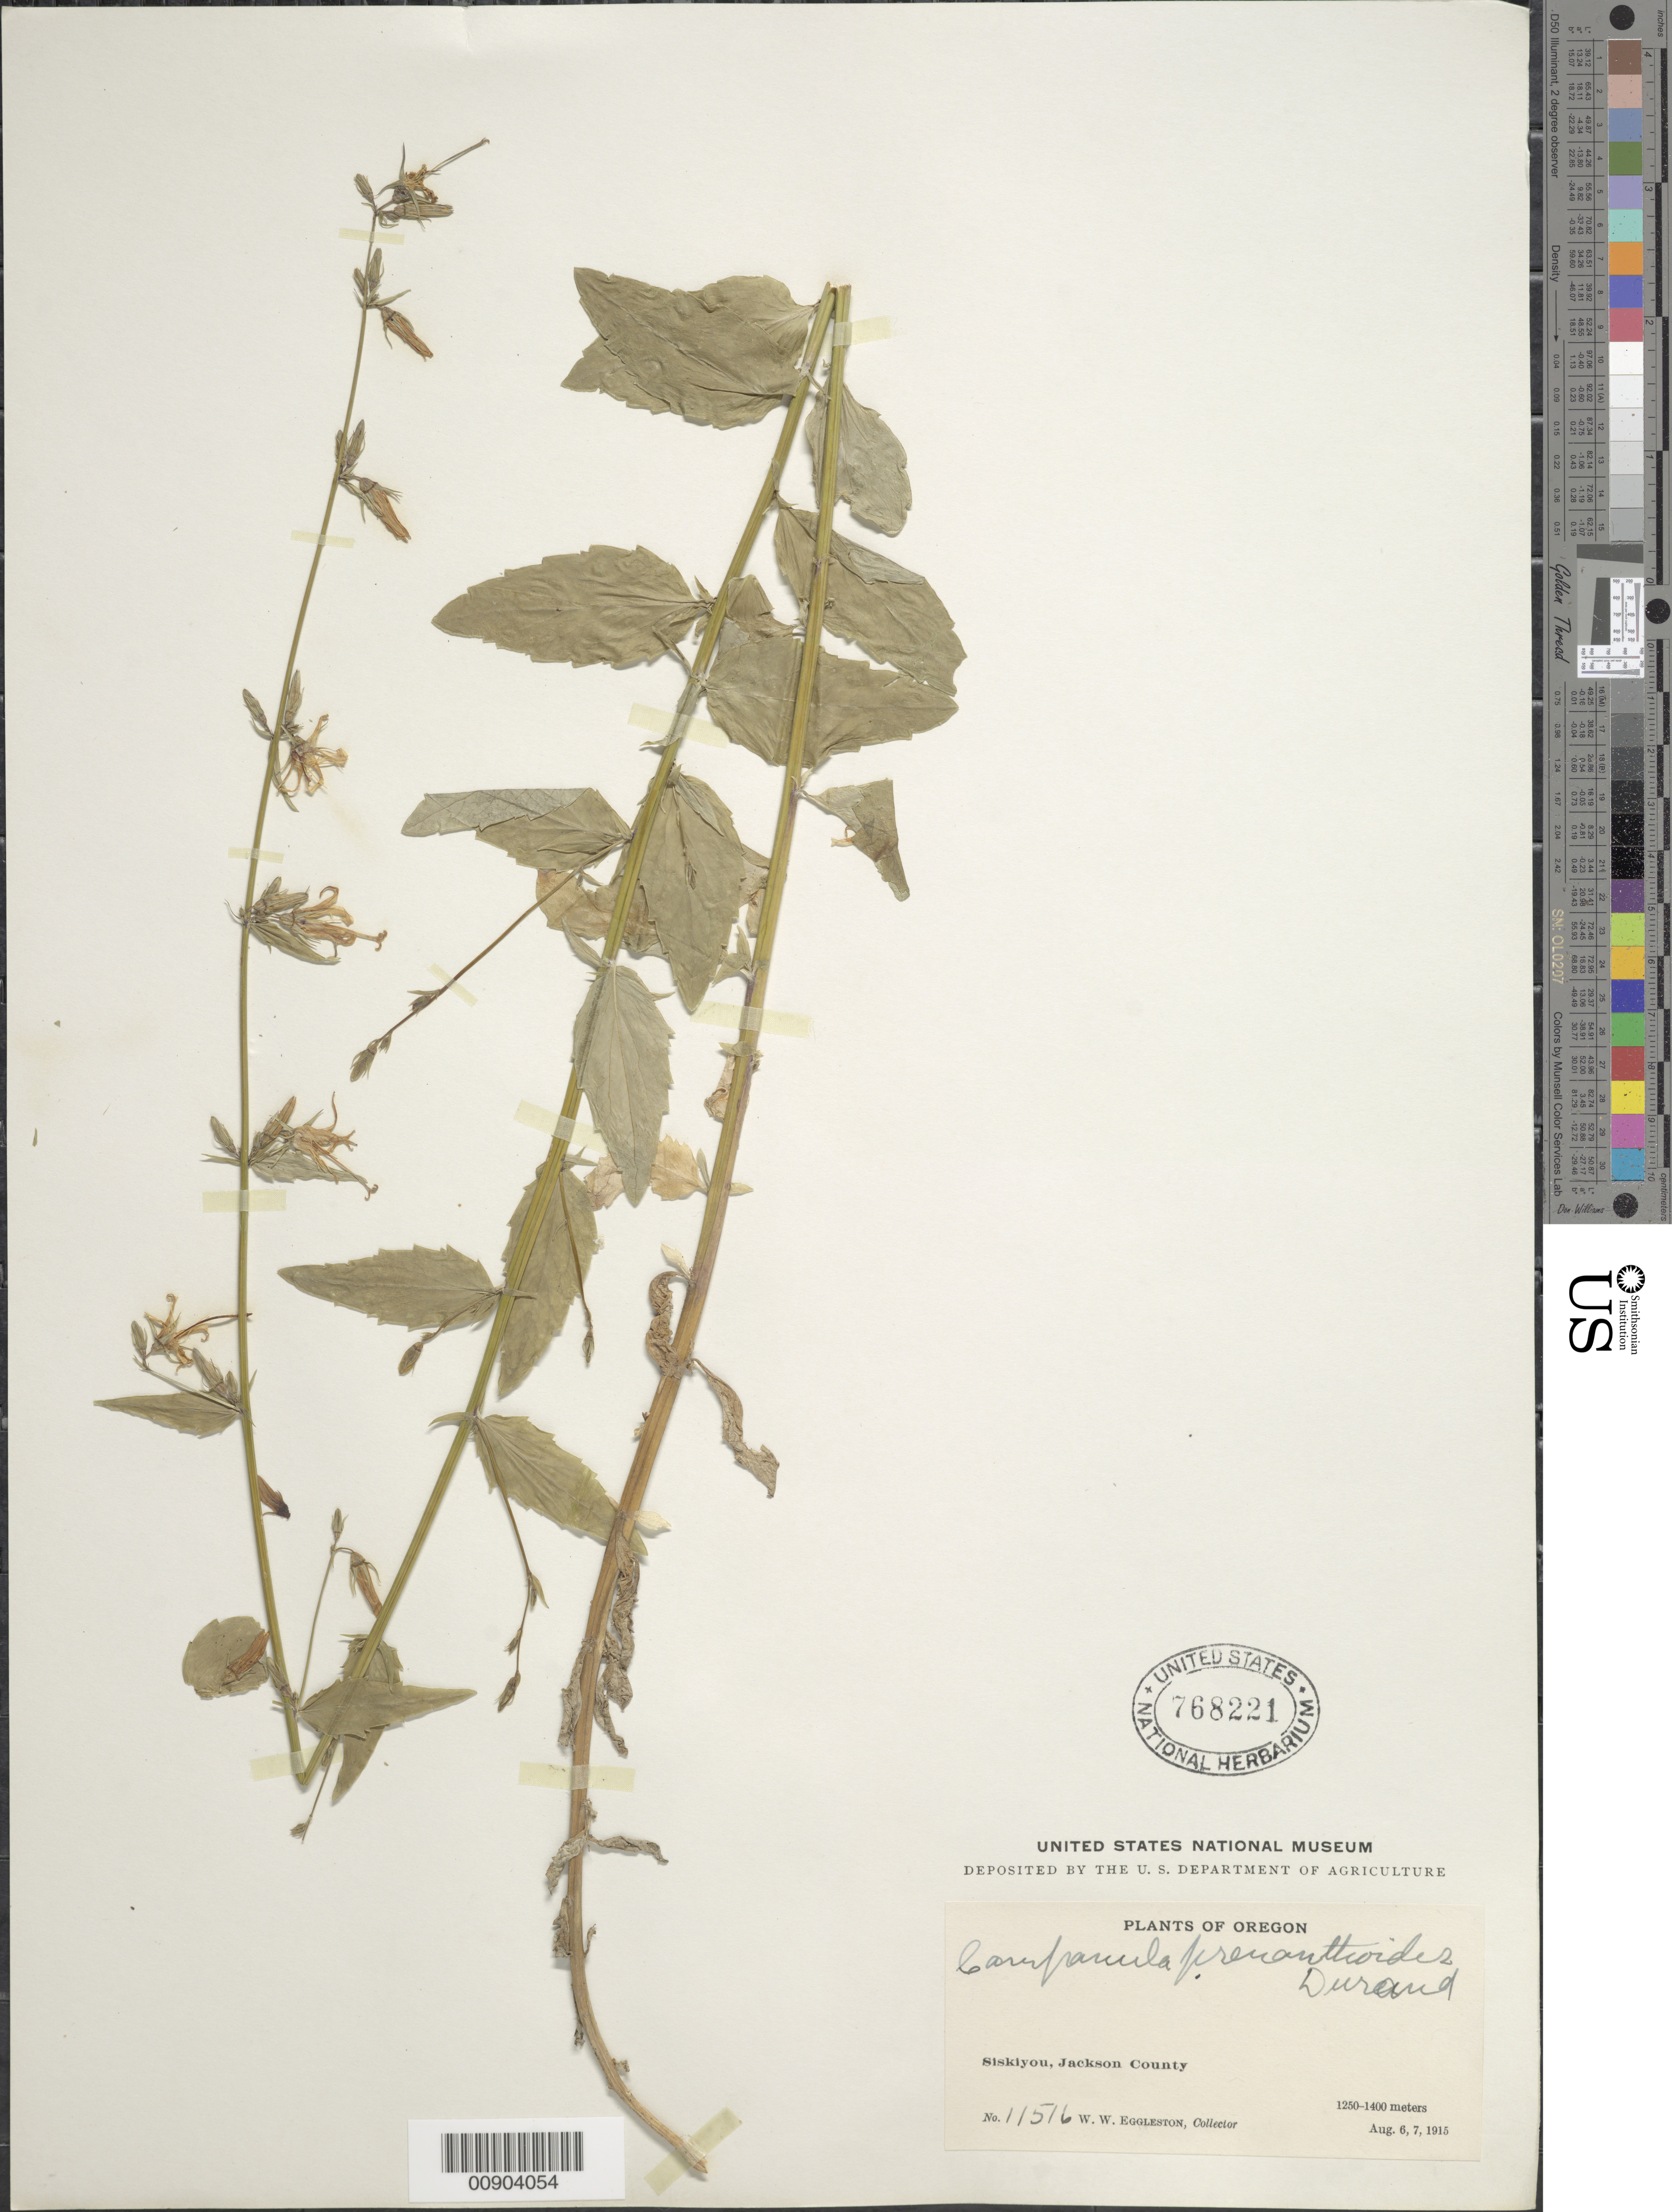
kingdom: Plantae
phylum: Tracheophyta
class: Magnoliopsida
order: Asterales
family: Campanulaceae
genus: Campanula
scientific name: Campanula prenanthoides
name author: Durand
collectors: W. W. Eggleston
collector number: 11516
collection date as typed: Aug. 6, 7, 1915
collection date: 1915-08-06/1915-08-07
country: United States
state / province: Oregon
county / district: Jackson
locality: Siskiyou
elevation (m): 1250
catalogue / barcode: US 768221